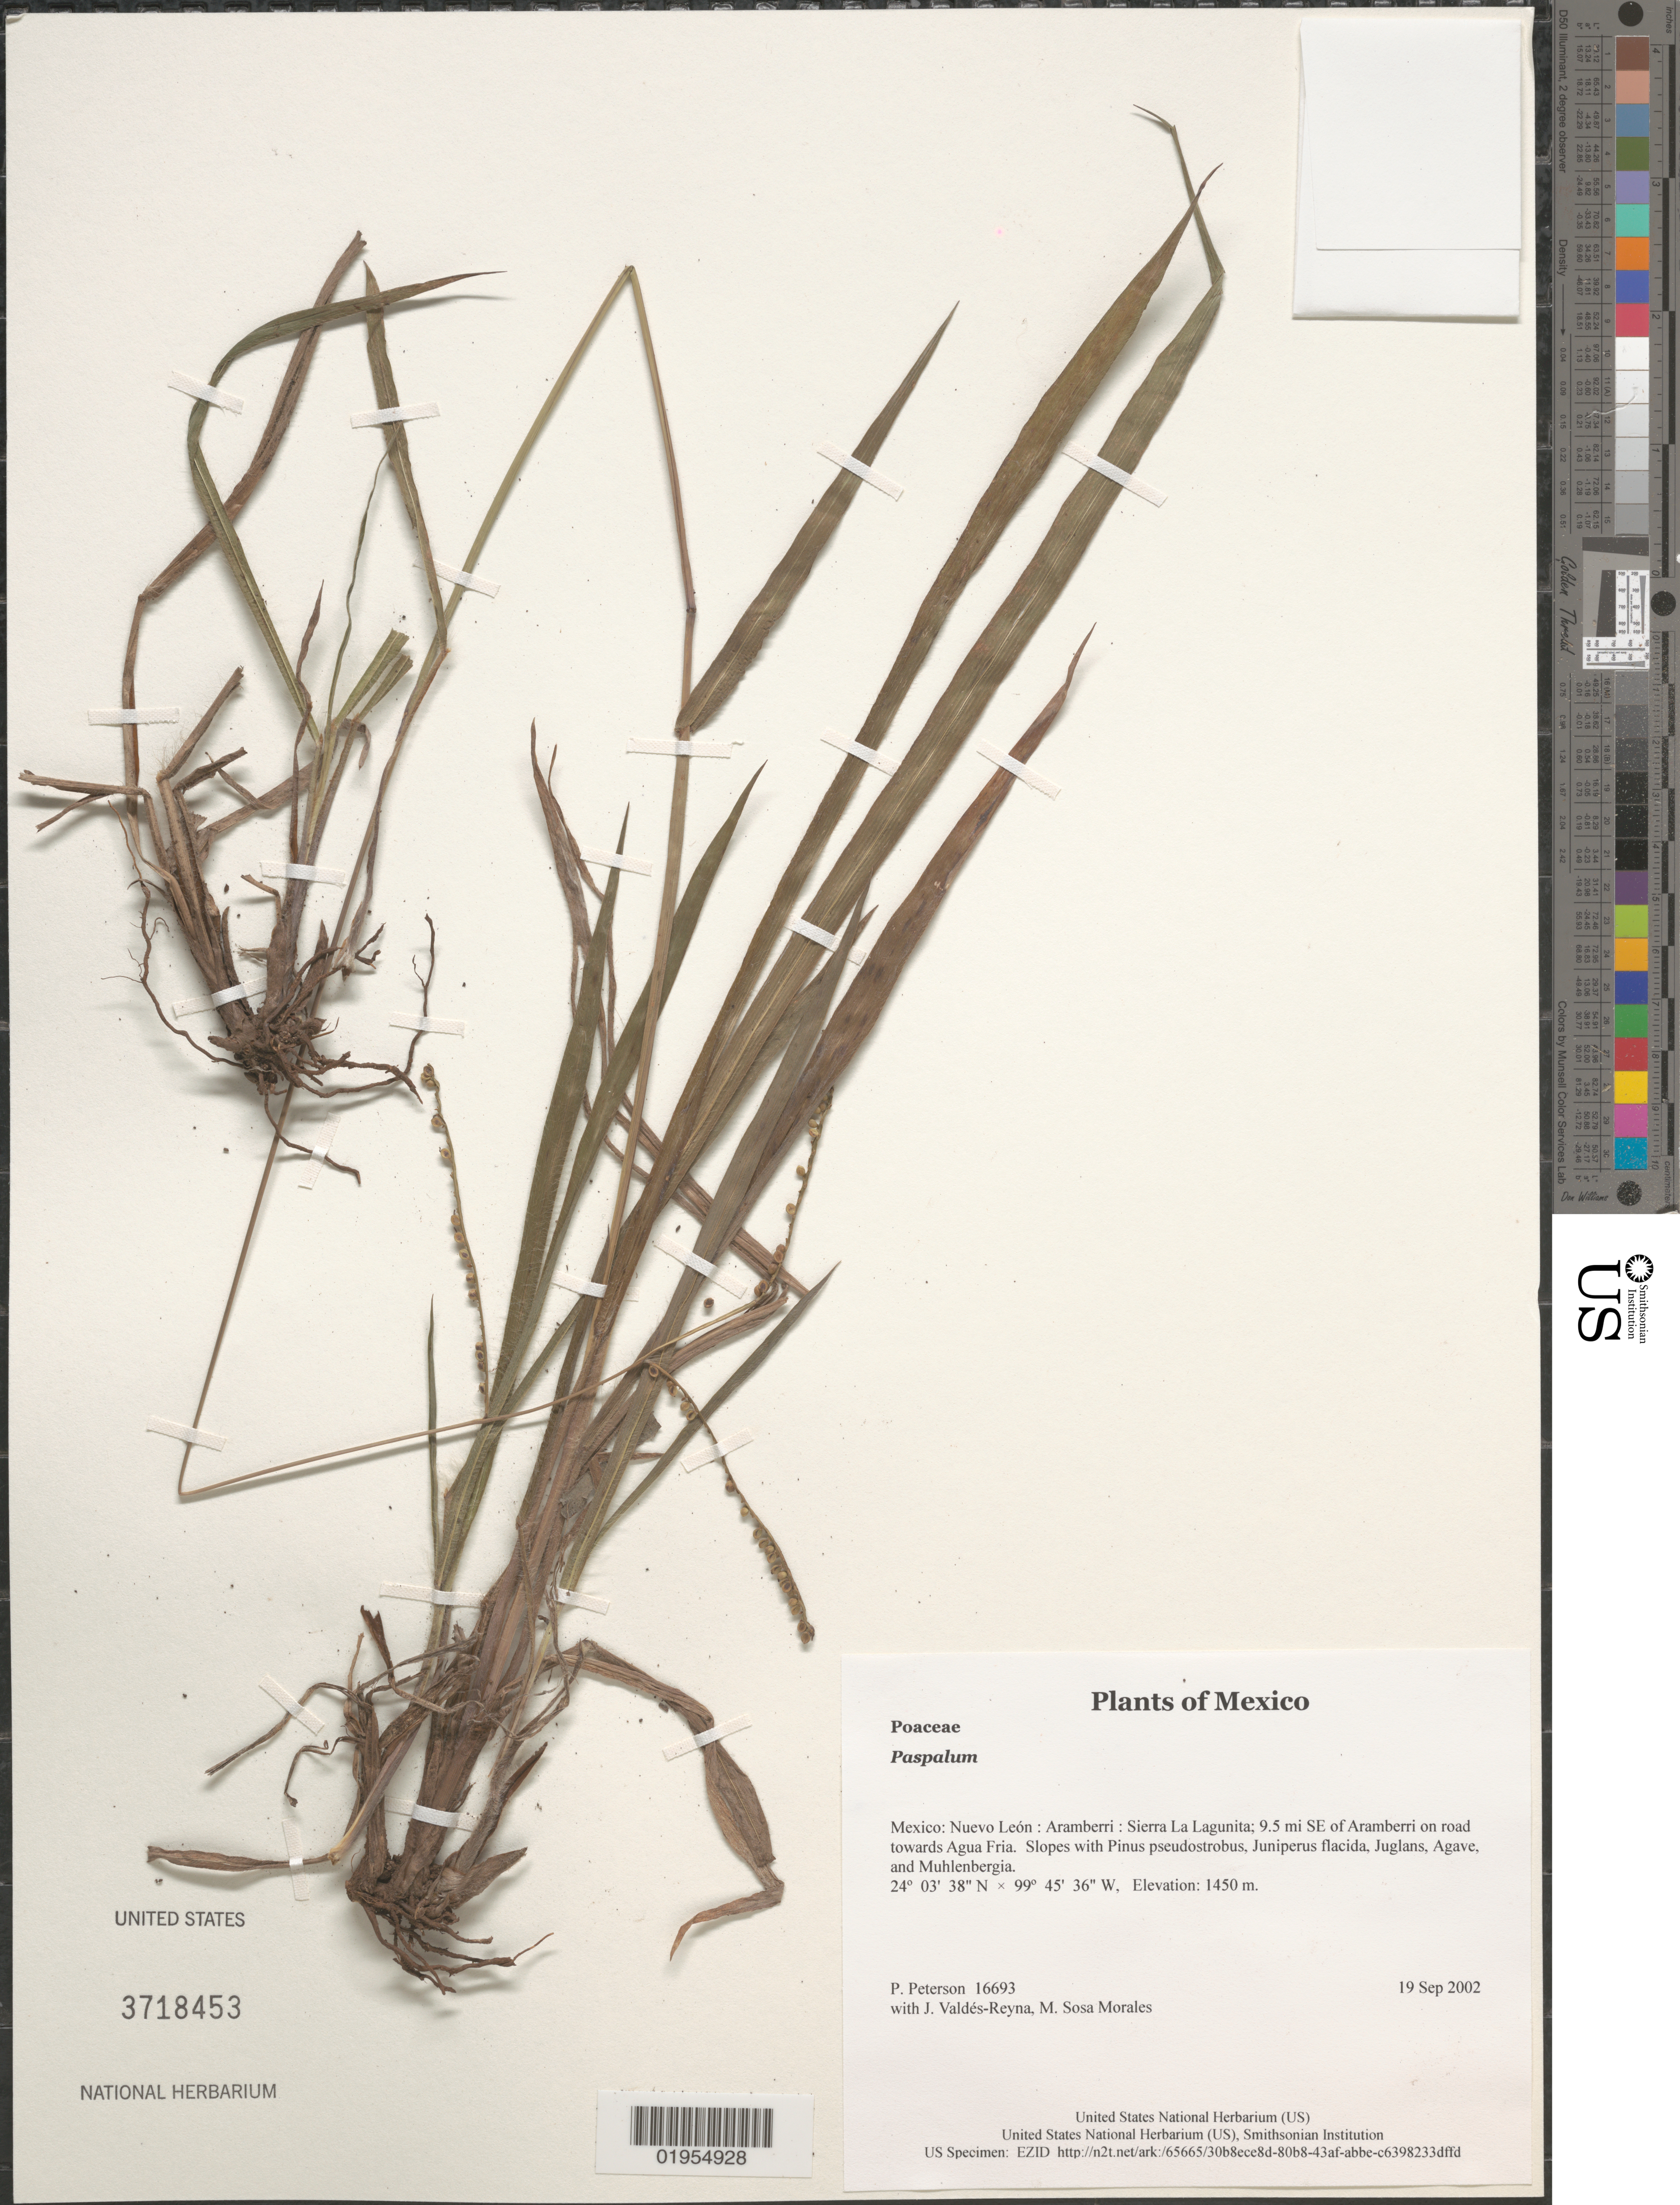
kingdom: Plantae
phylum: Tracheophyta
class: Liliopsida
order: Poales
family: Poaceae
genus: Paspalum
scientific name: Paspalum sp.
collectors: P. M. Peterson, J. Valdés-Reyna & M. Sosa Morales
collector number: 16693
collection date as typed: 19 Sep 2002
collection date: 2002-09-19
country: Mexico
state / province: Nuevo León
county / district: Aramberri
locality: Sierra La Lagunita; 9.5 mi SE of Aramberri on road towards Agua Fria. Slopes with Pinus pseudostrobus, Juniperus flacida, Juglans, Agave, and Muhlenbergia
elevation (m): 1450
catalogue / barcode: US 3718453